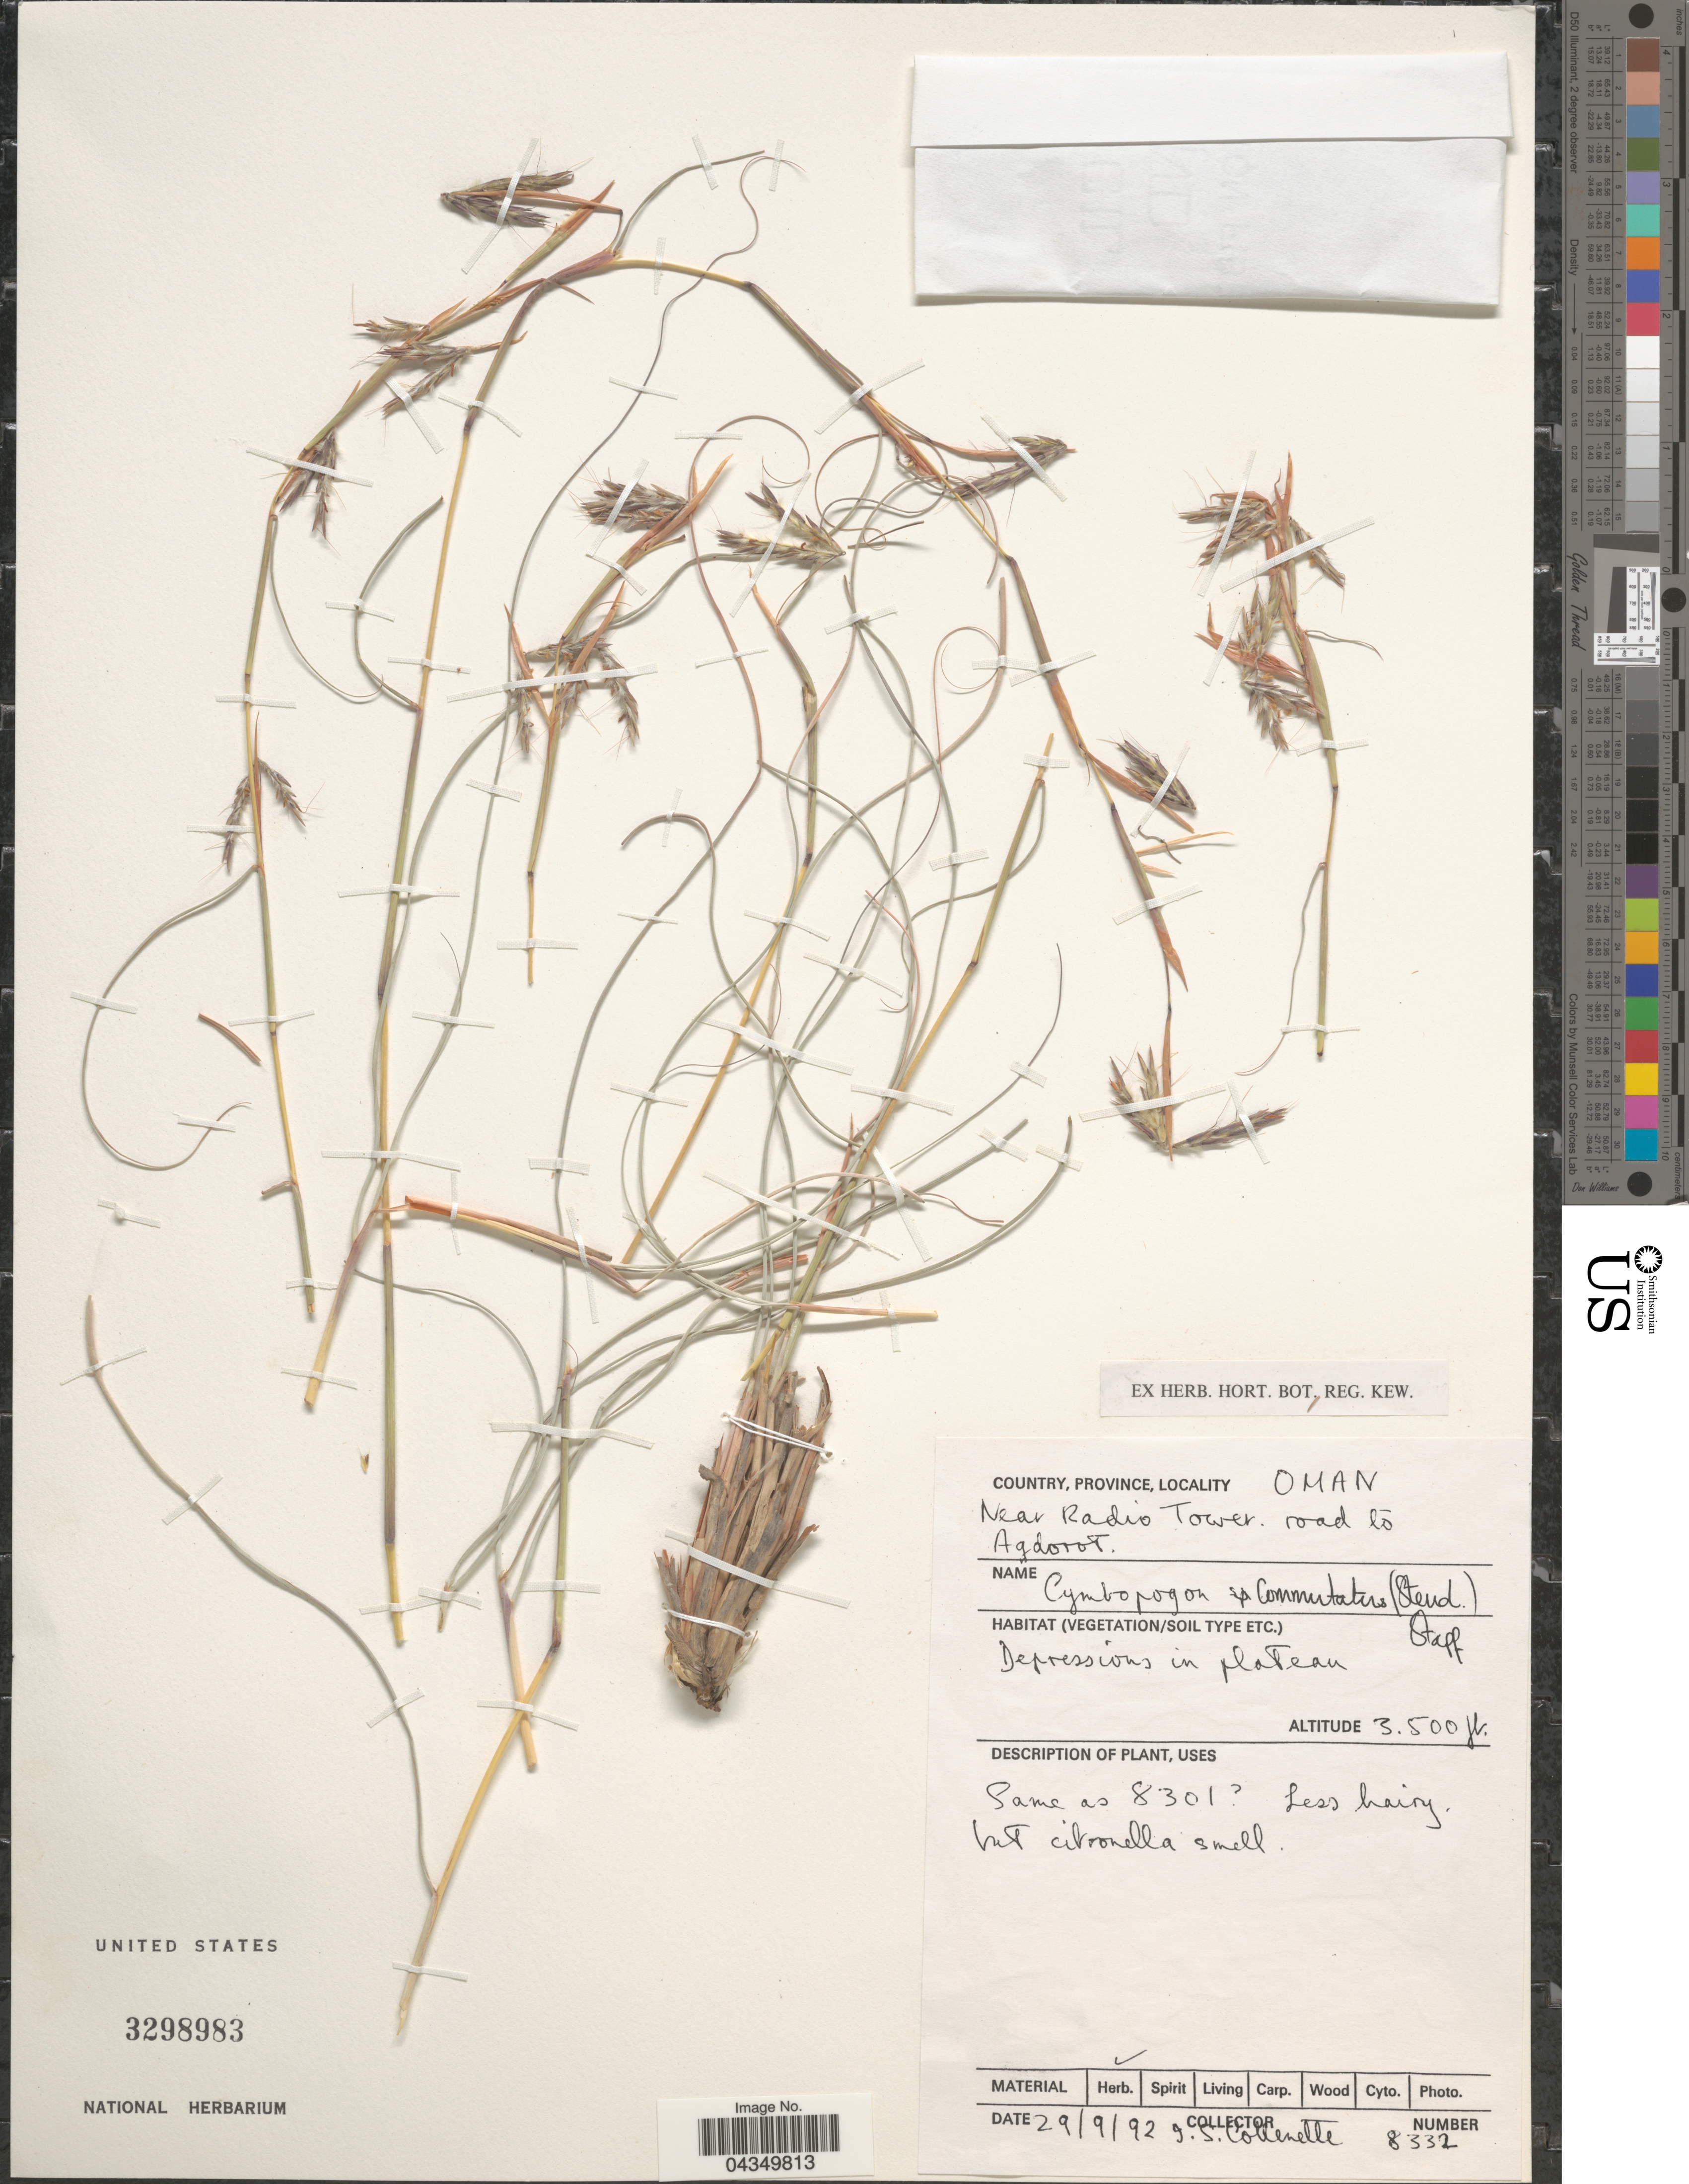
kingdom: Plantae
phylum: Tracheophyta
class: Liliopsida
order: Poales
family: Poaceae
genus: Cymbopogon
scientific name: Cymbopogon commutatus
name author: (Steud.) Stapf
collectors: I. Collenette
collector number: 8332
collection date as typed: Transcribed d/m/y: 29/9/92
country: Oman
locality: Near Radio Tower. Road to Agdorot.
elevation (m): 1067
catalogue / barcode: US 3298983